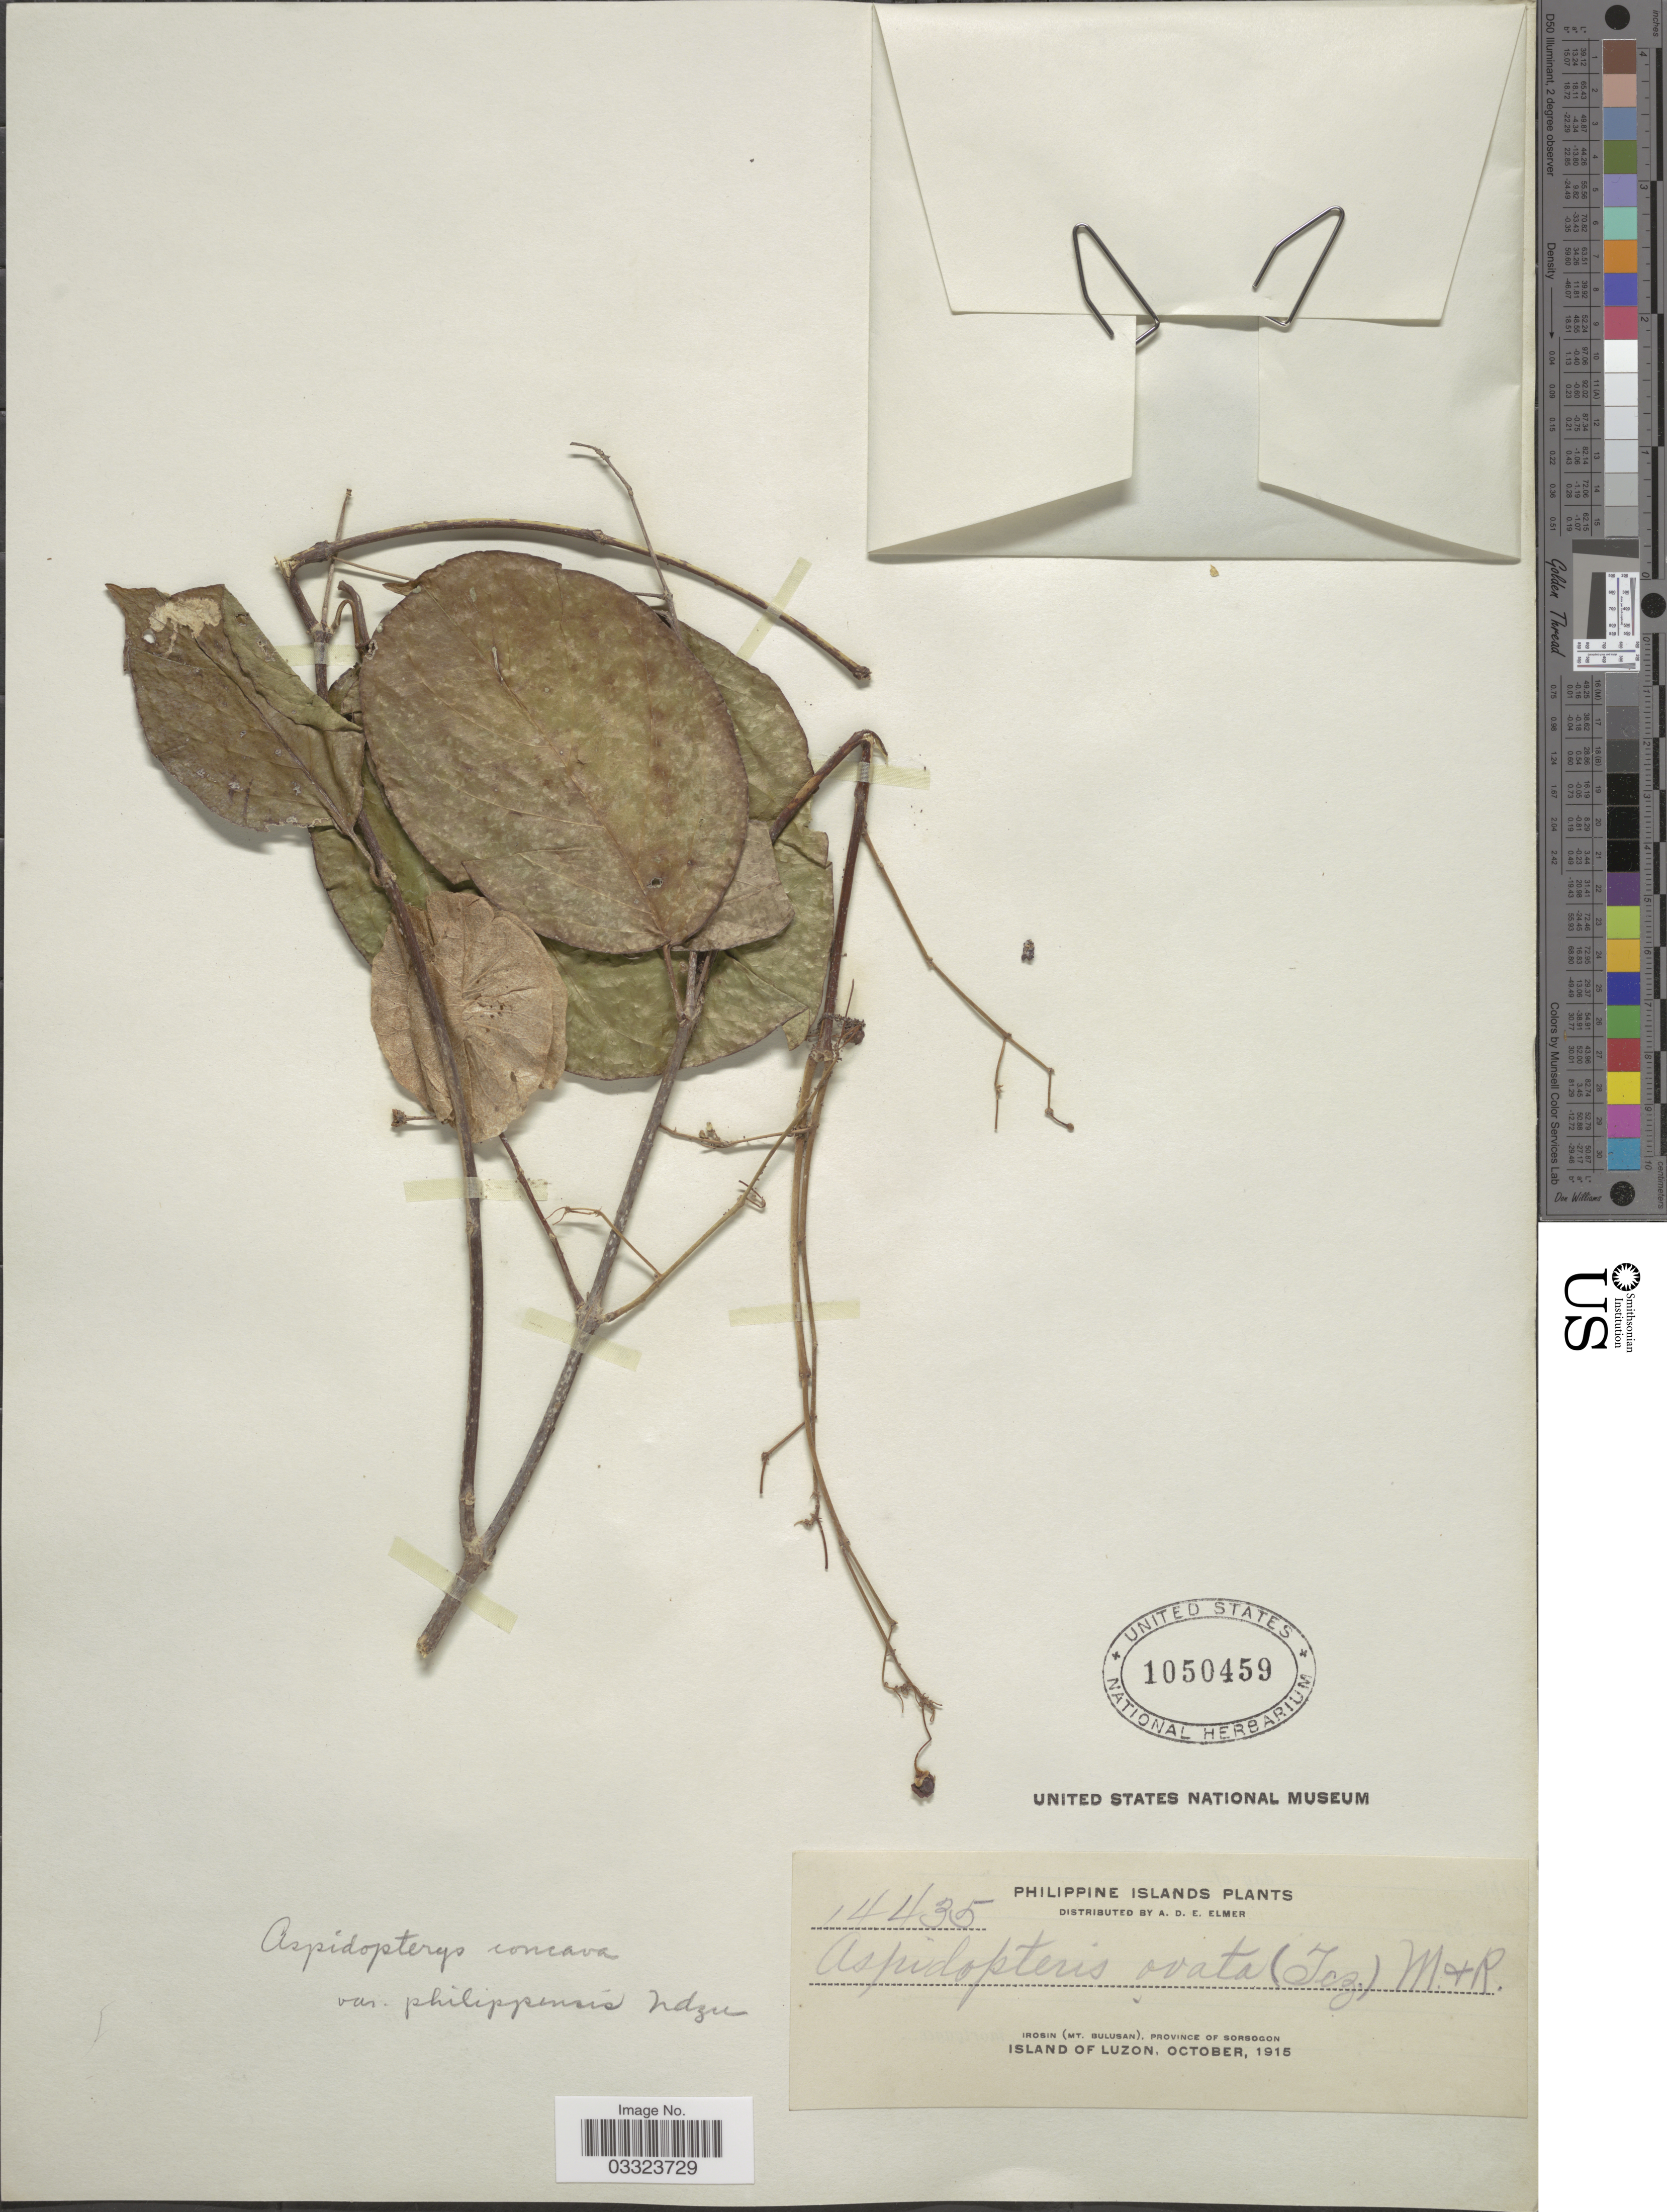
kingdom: Plantae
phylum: Tracheophyta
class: Magnoliopsida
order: Malpighiales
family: Malpighiaceae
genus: Aspidopterys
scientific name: Aspidopterys concava var. philippinensis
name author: Nied.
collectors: A. D. E. Elmer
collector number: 14435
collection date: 1915-10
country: Philippines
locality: Irosin (Mt. Bulusan), Province of Sorsogon. Island of Luzon.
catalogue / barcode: US 1050459